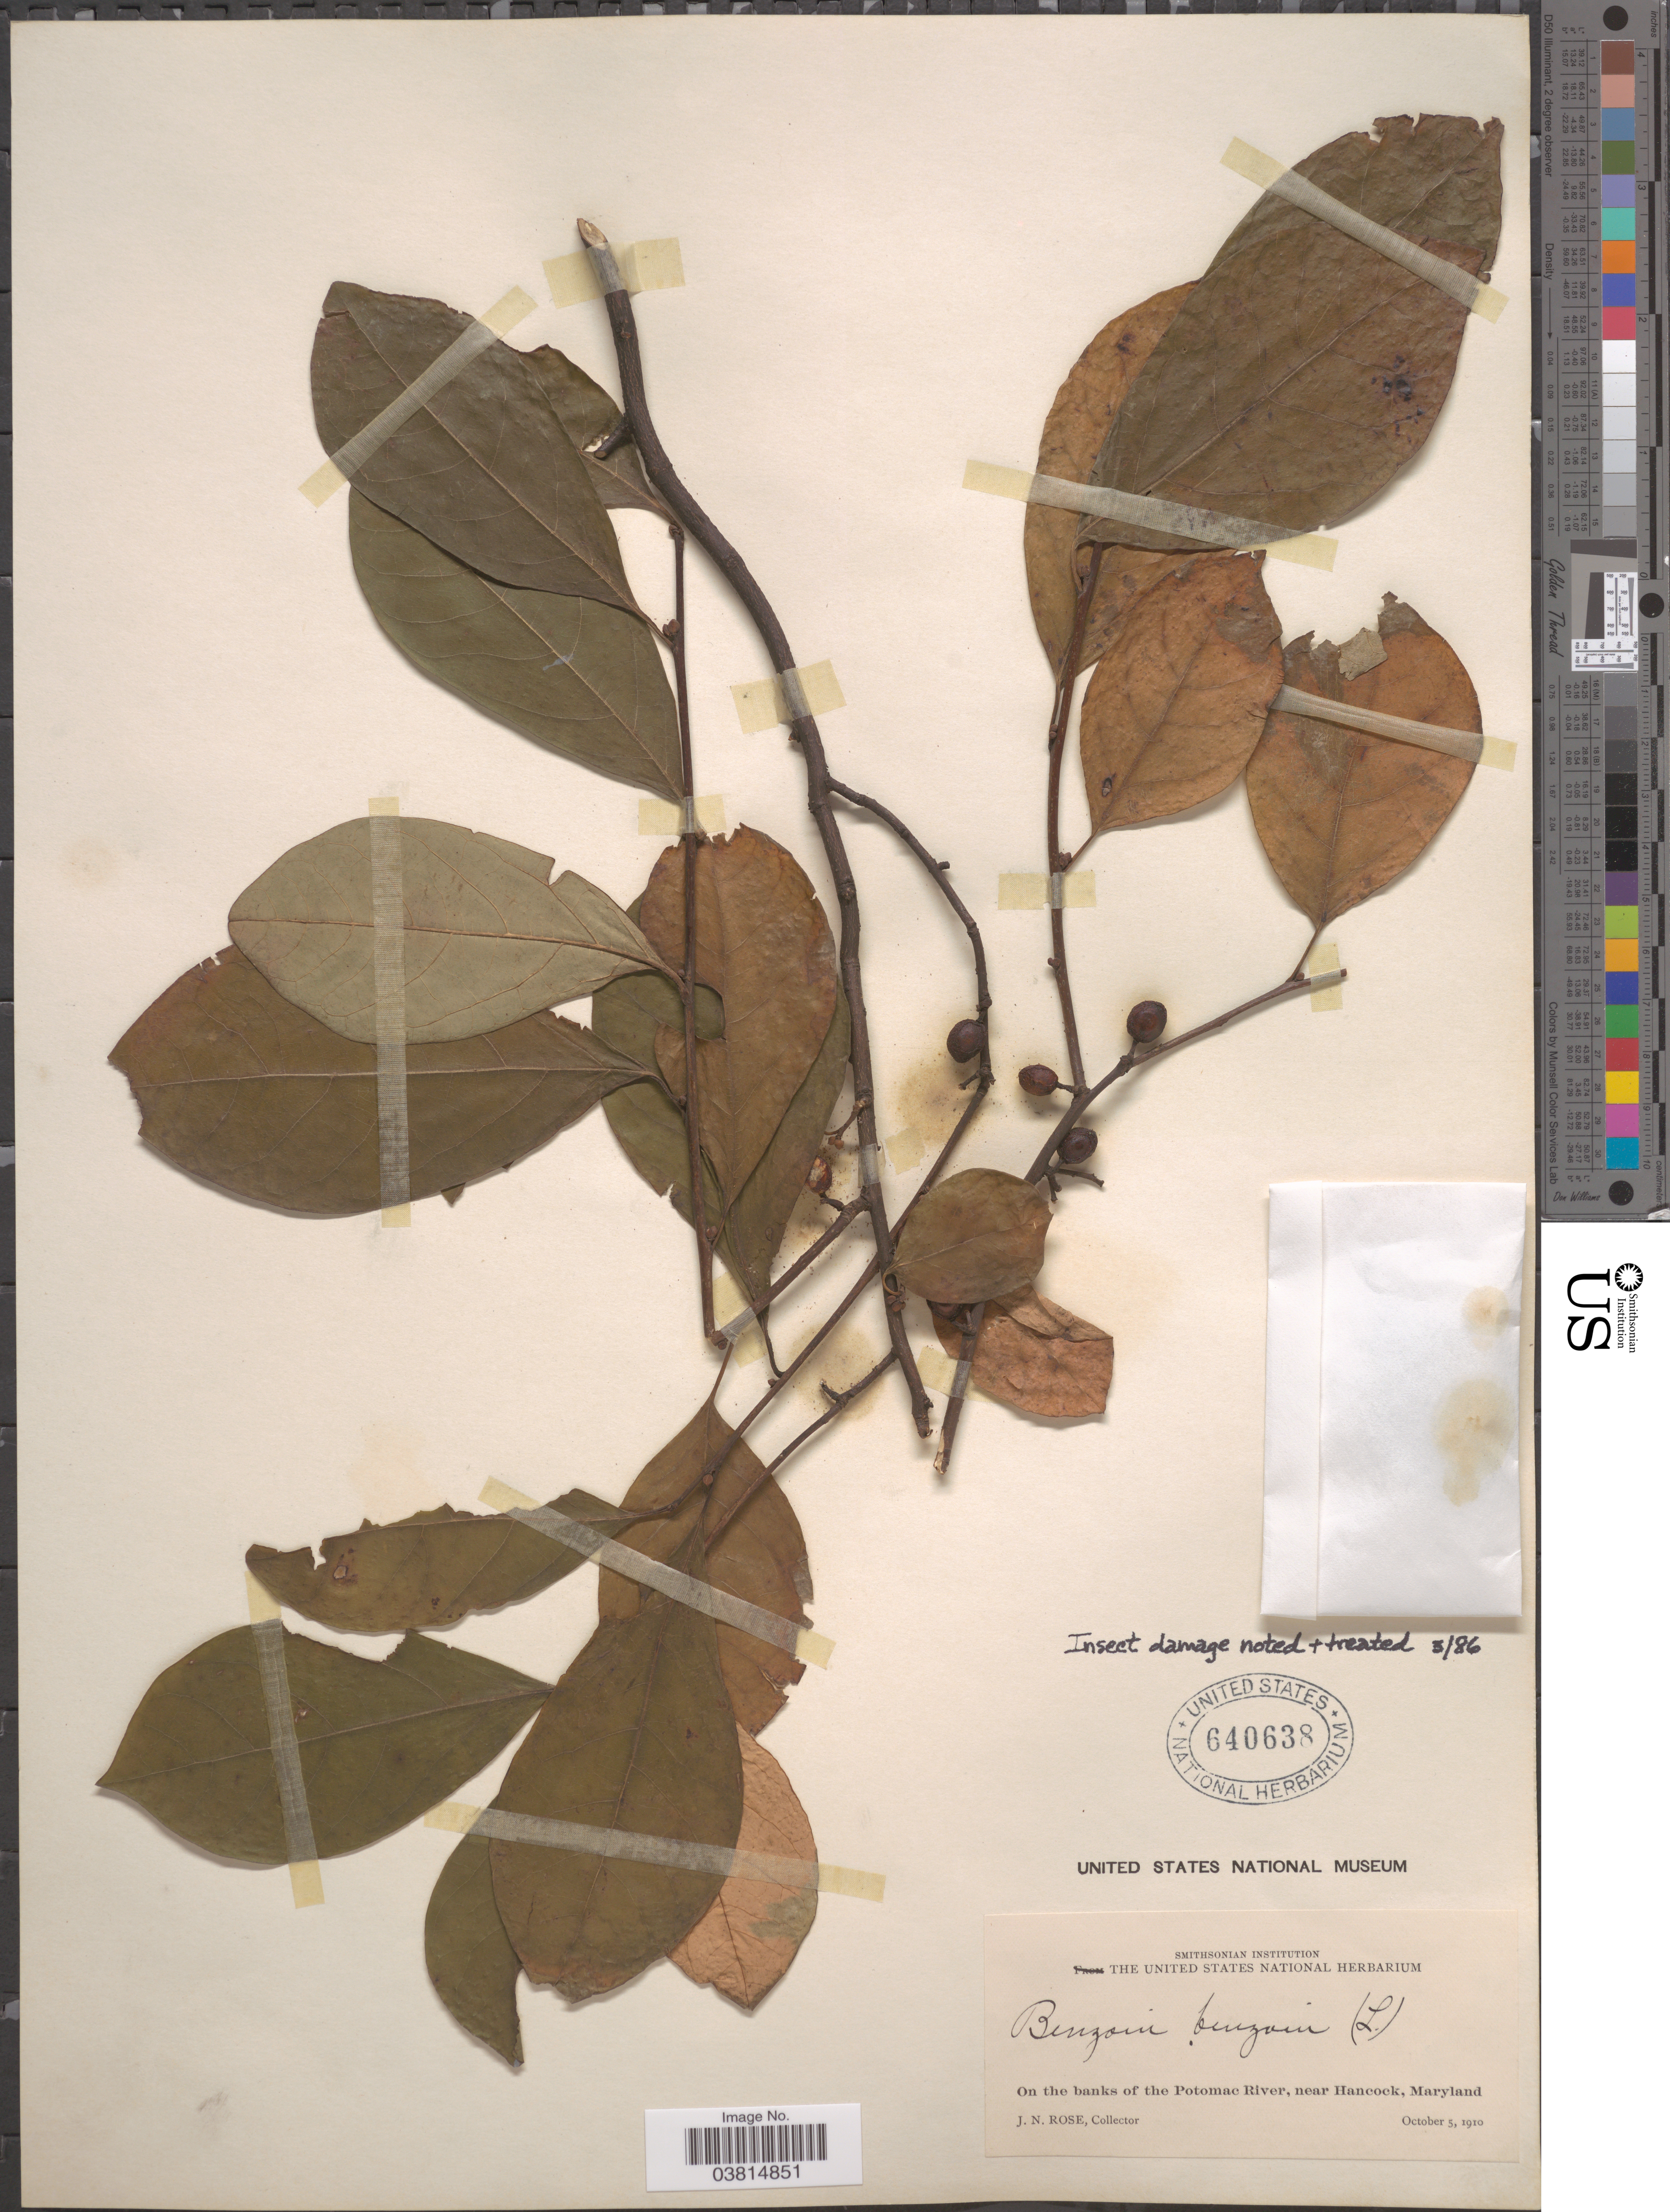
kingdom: Plantae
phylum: Tracheophyta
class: Magnoliopsida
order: Laurales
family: Lauraceae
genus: Lindera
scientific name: Lindera benzoin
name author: (L.) Blume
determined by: Strong, Mark T., (BOT), Smithsonian Institution - National Museum of Natural History (UNITED STATES)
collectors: J. N. Rose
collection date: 1910-10-05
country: United States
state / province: Maryland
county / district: Washington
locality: On the banks of the Potomac River, near Hancock.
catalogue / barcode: US 640638